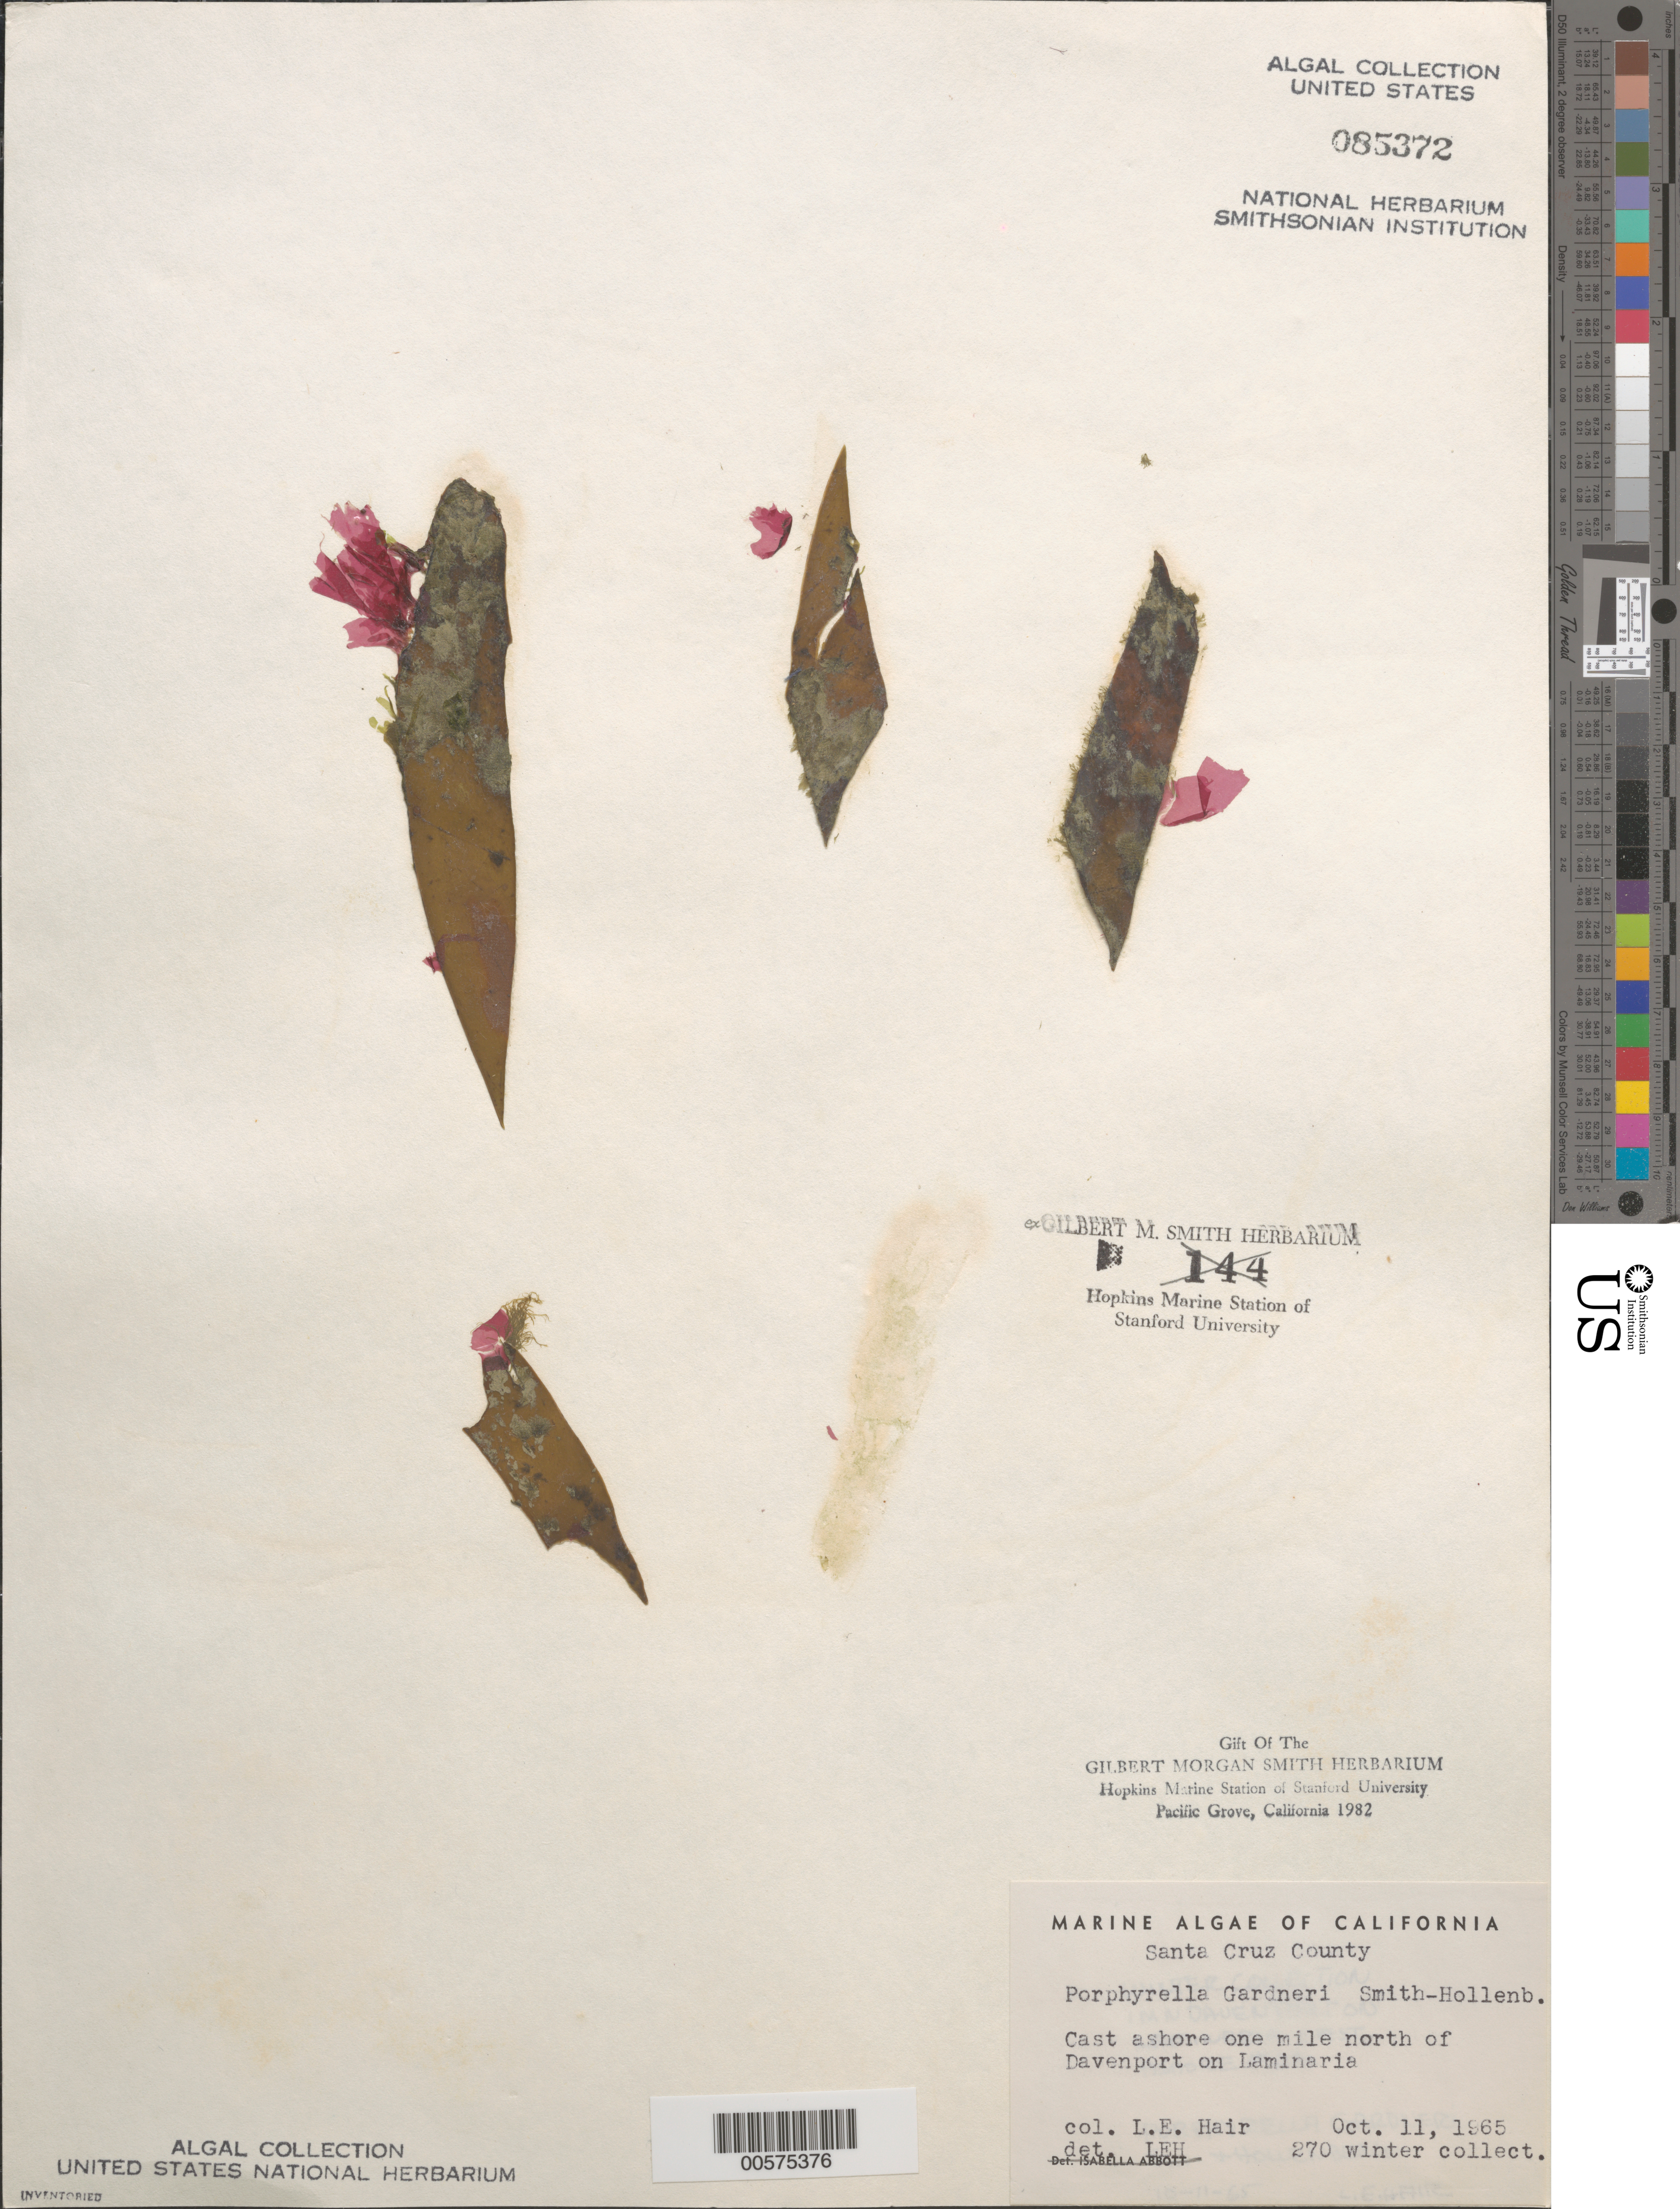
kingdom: Plantae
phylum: Rhodophyta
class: Bangiophyceae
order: Bangiales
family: Bangiaceae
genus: Pyropia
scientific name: Pyropia gardneri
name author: (G.M. Sm. & Hollenb.) S.C. Lindstrom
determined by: Algae name updating Project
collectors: L. Hair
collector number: Leh 270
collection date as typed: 11 Oct 1965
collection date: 1965-10-11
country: United States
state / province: California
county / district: Santa Cruz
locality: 1 mile north of Davenport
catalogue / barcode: US 85372